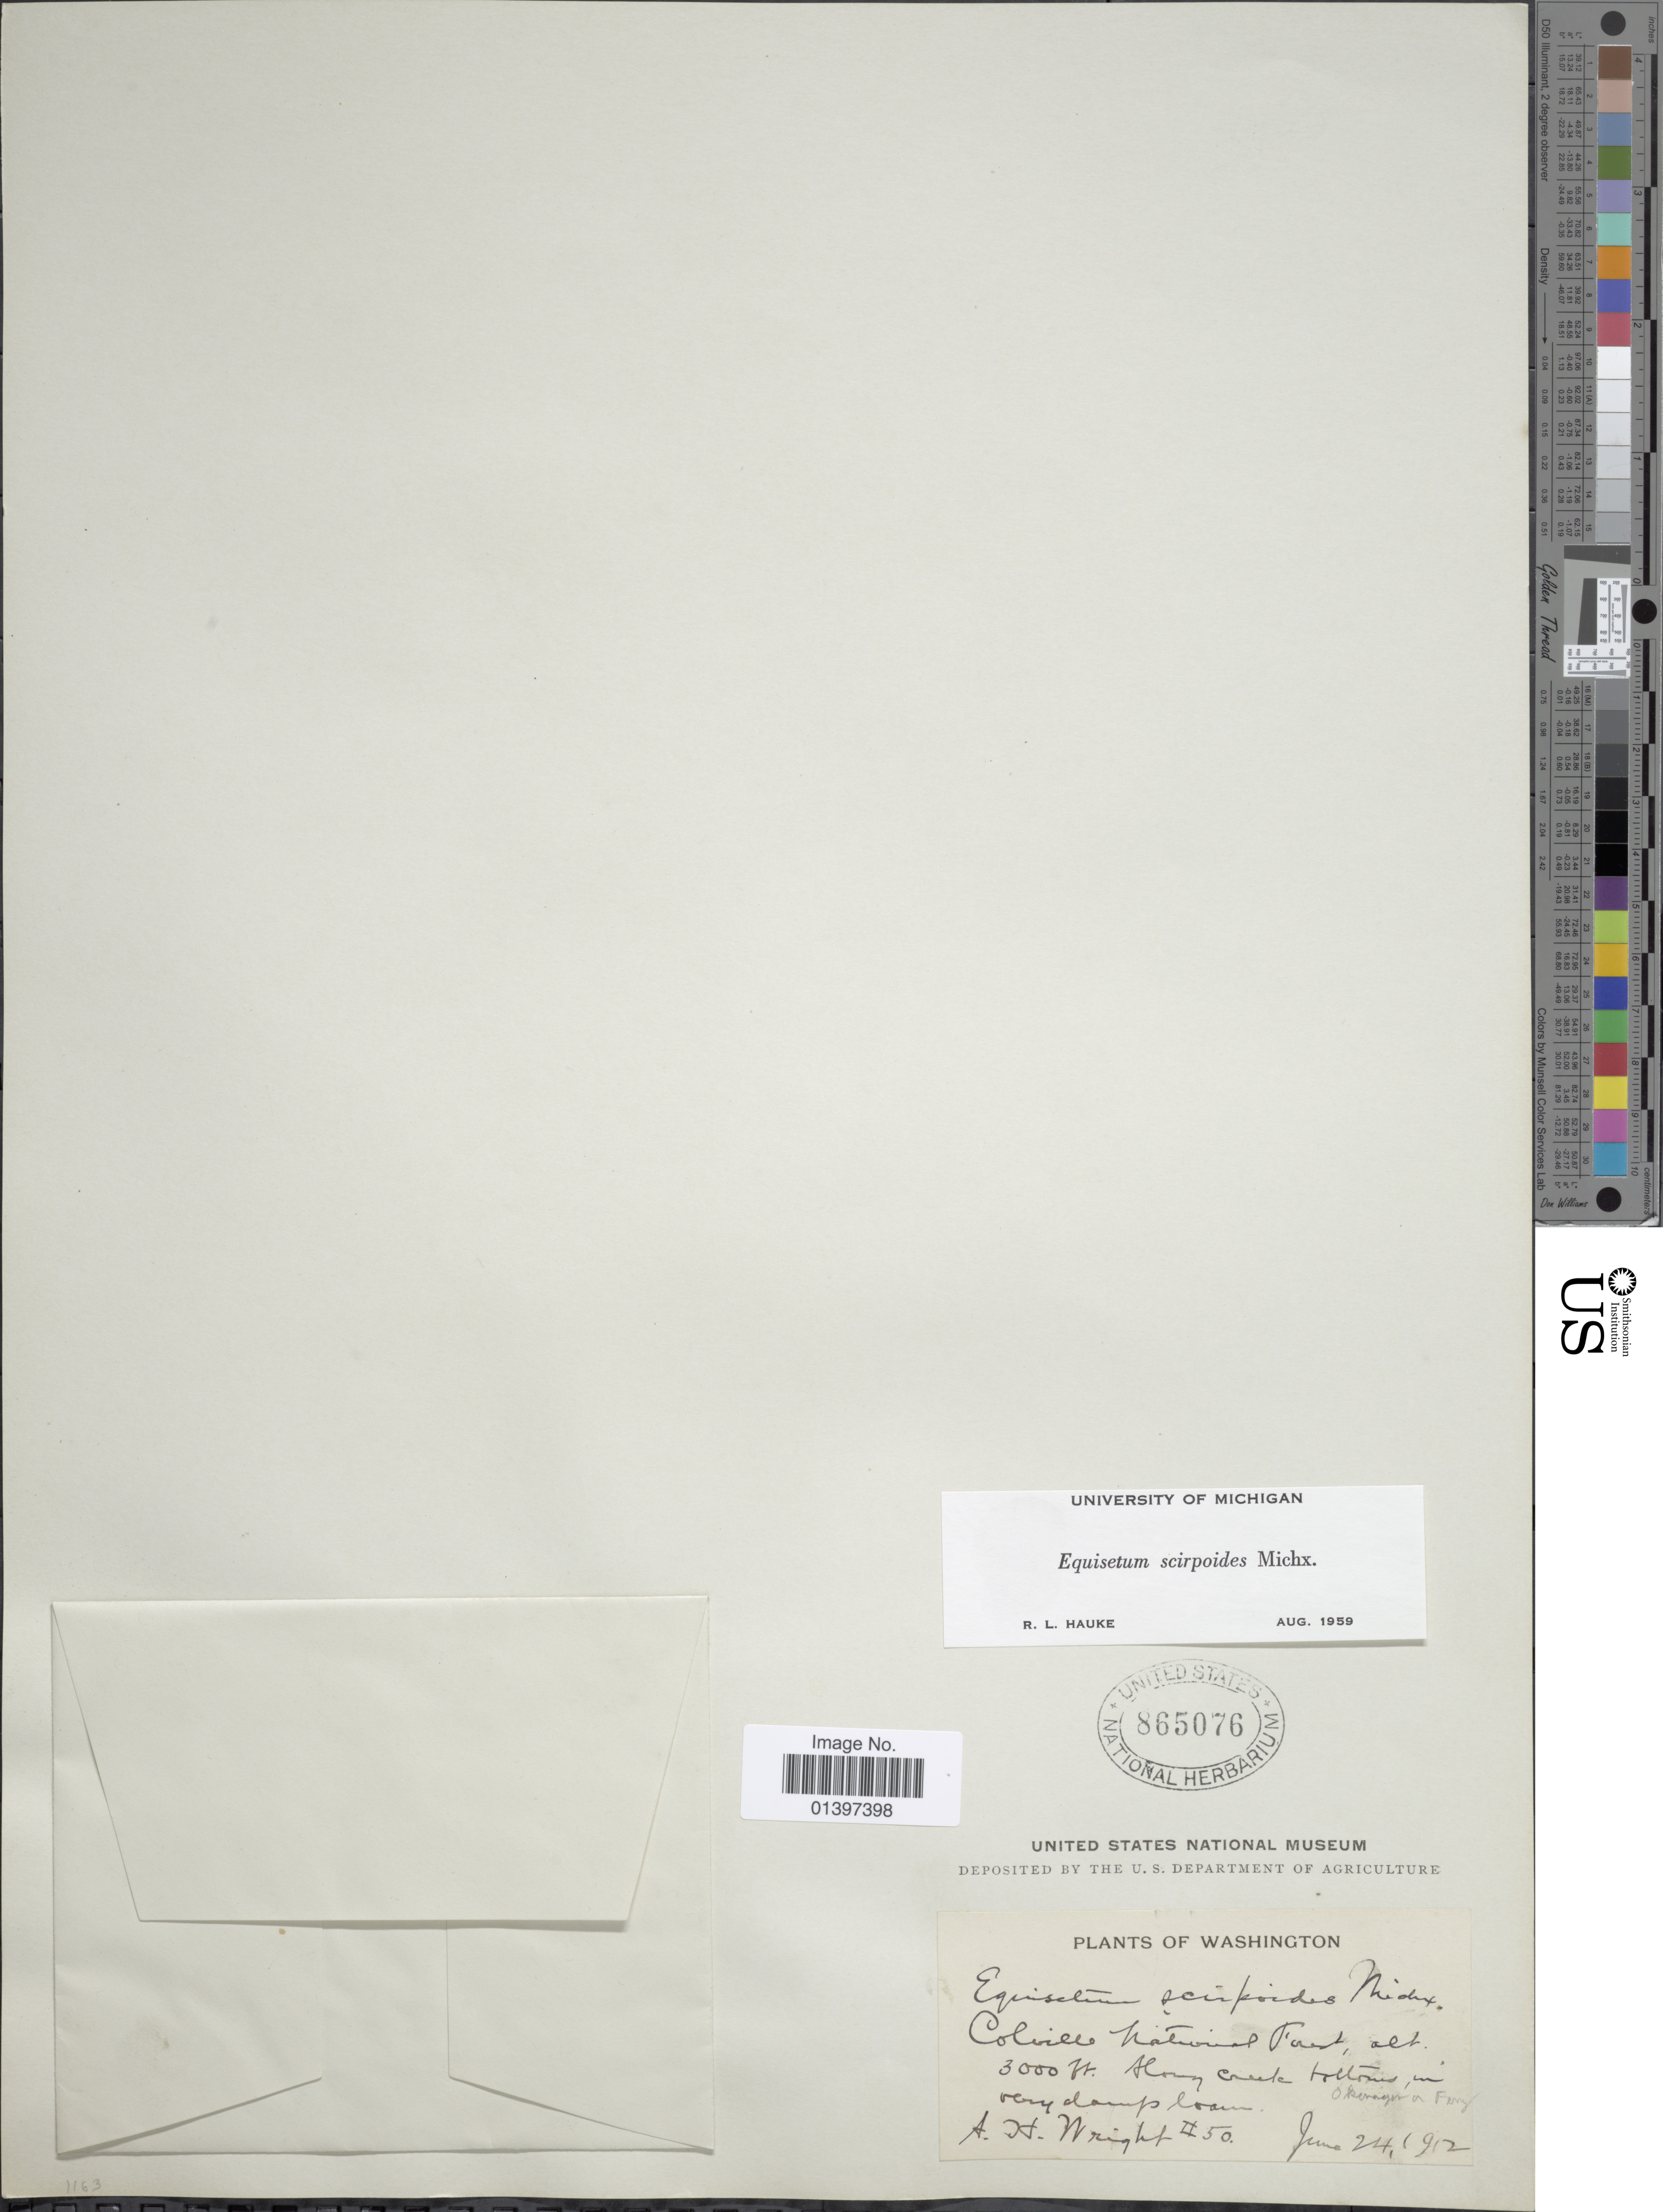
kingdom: Plantae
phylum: Tracheophyta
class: Polypodiopsida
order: Equisetales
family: Equisetaceae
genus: Equisetum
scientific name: Equisetum scirpoides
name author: Michx.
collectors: A. Wright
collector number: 50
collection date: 1912-06-24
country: United States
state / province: Washington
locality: Colville National Park, along creek bottoms.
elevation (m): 914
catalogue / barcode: US 865076